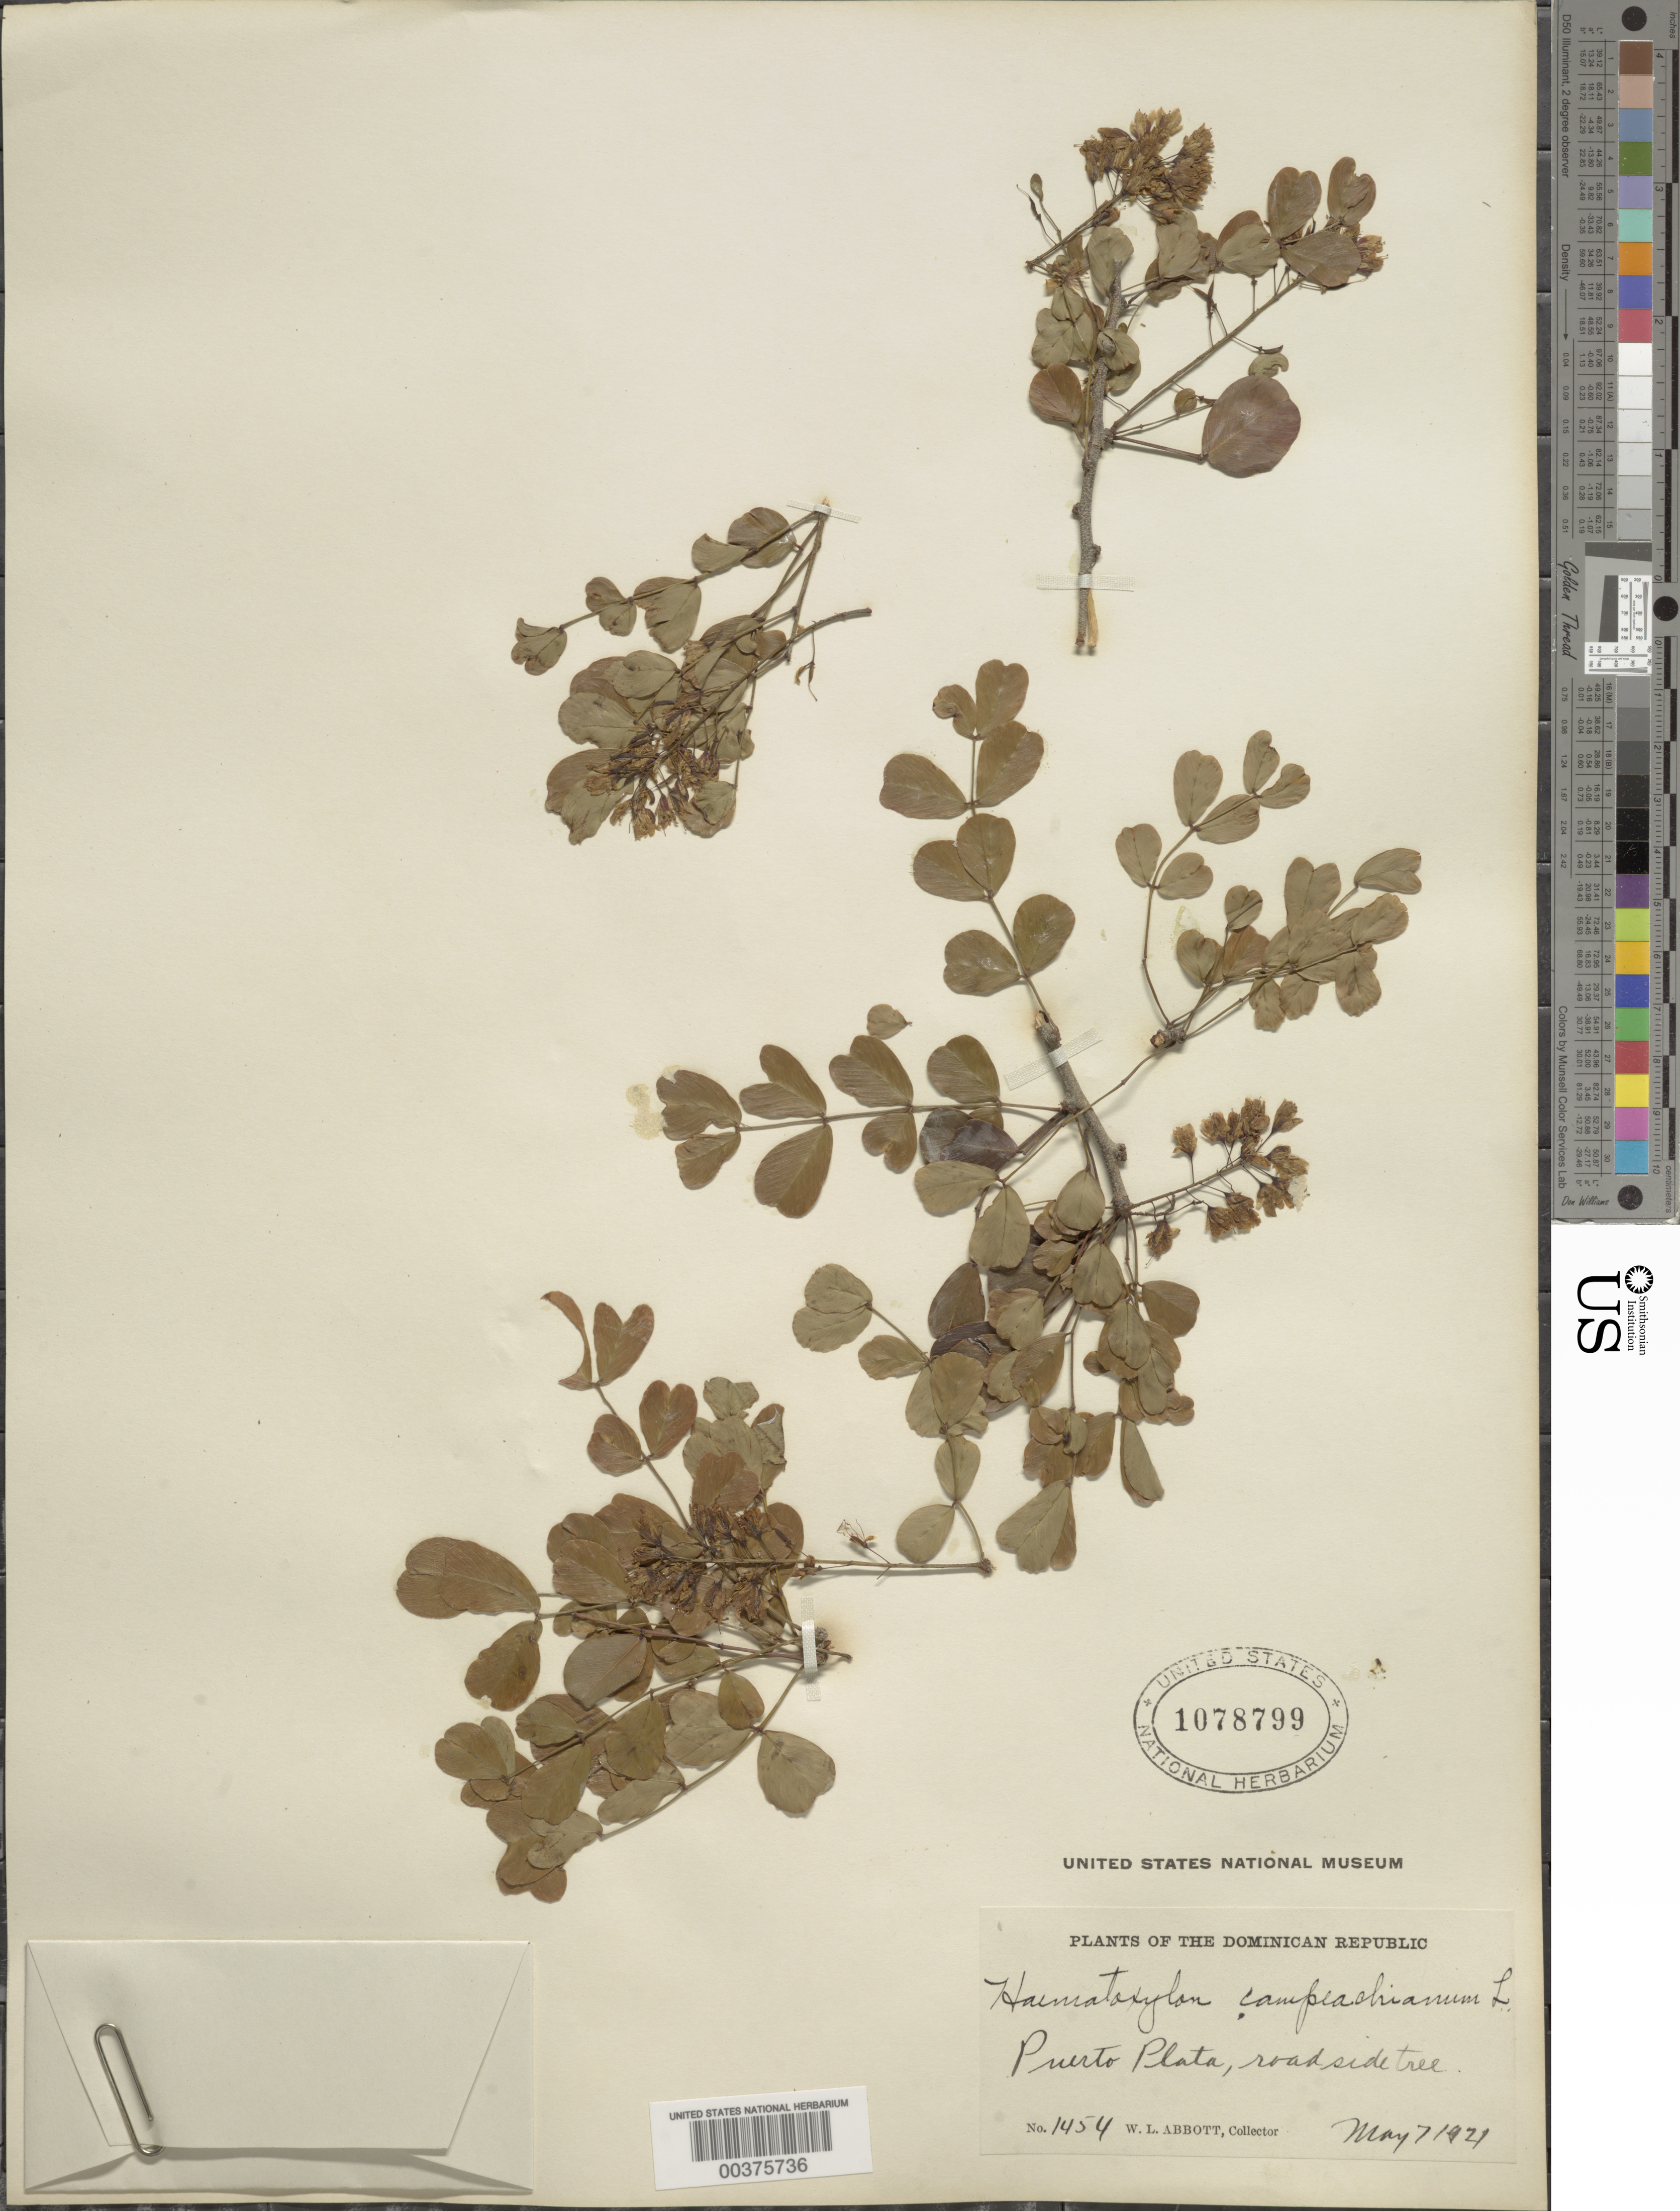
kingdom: Plantae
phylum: Tracheophyta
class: Magnoliopsida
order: Fabales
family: Fabaceae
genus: Haematoxylum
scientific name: Haematoxylum campechianum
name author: L.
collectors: W. L. Abbott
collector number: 1454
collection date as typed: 07 May 1921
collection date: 1921-05-07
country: Dominican Republic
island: Hispaniola Island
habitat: Roadside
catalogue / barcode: US 1078799